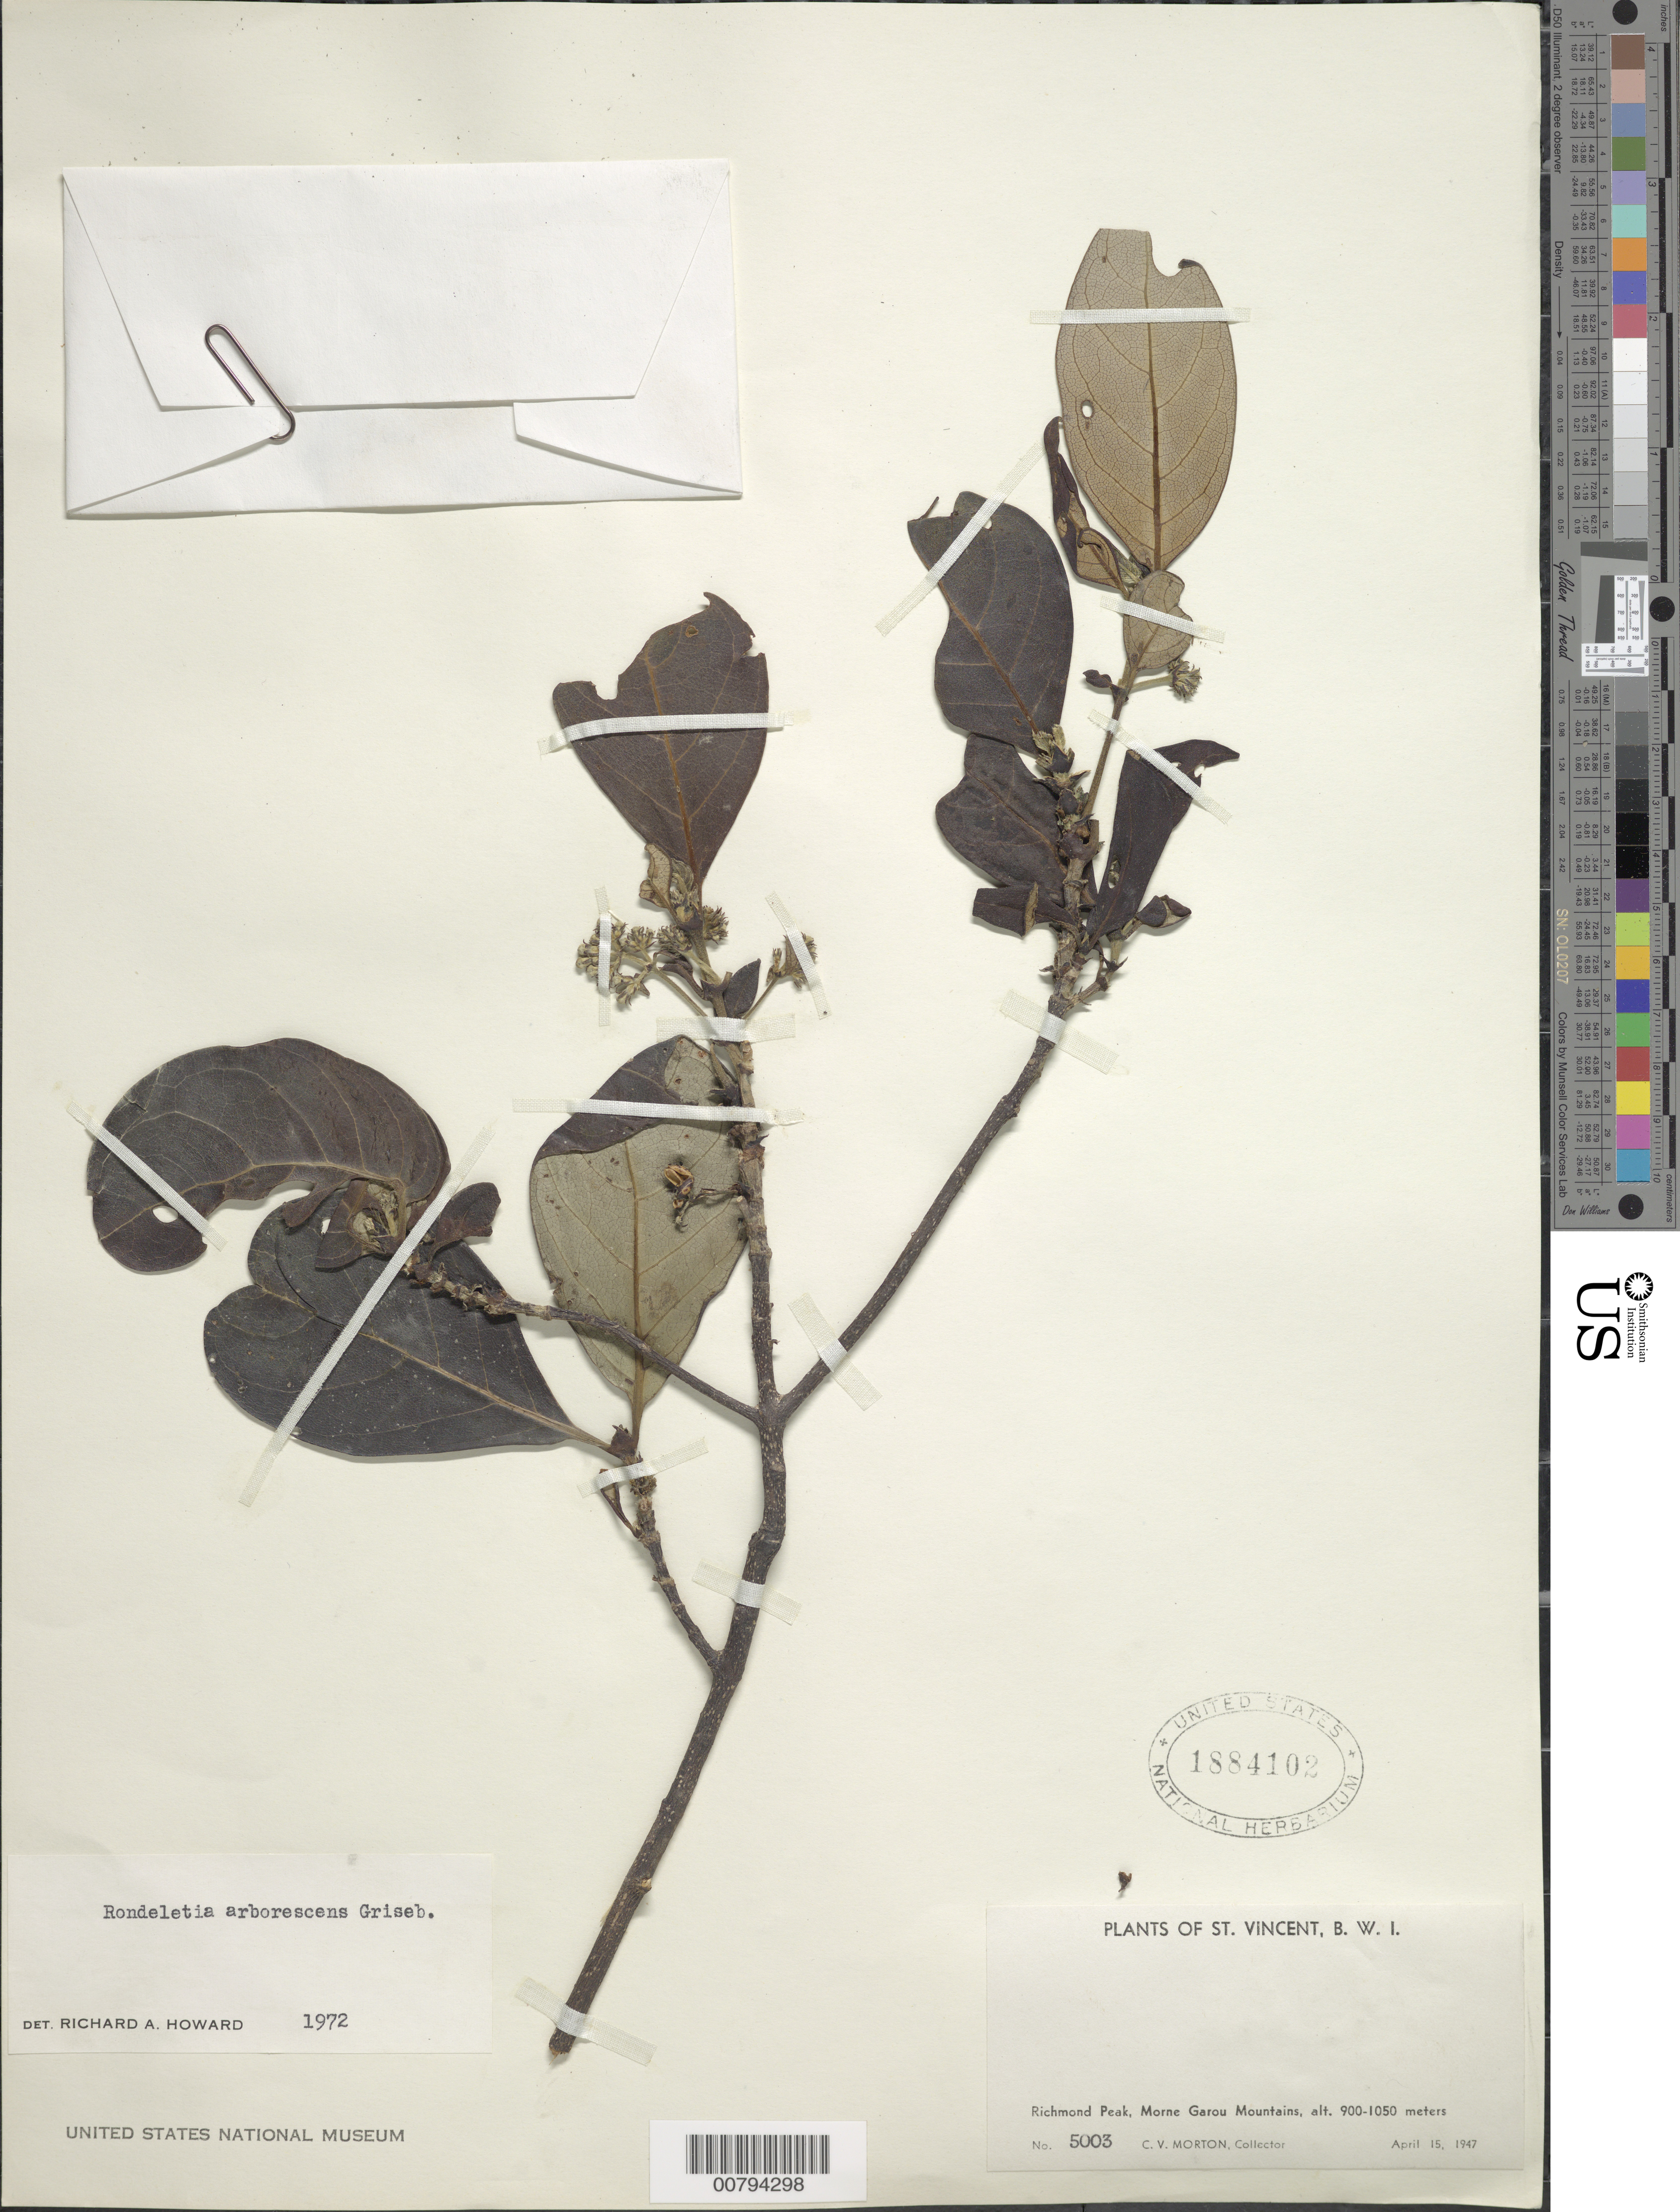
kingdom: Plantae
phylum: Tracheophyta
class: Magnoliopsida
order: Gentianales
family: Rubiaceae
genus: Rondeletia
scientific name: Rondeletia parviflora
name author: Poir.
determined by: Howard, R. A.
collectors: C. V. Morton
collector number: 5003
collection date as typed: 15 Apr 1947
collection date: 1947-04-15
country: St. Vincent - Grenadines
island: St. Vincent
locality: Richmond Peak, Morne Garou Mountains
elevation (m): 900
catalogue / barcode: US 1884102